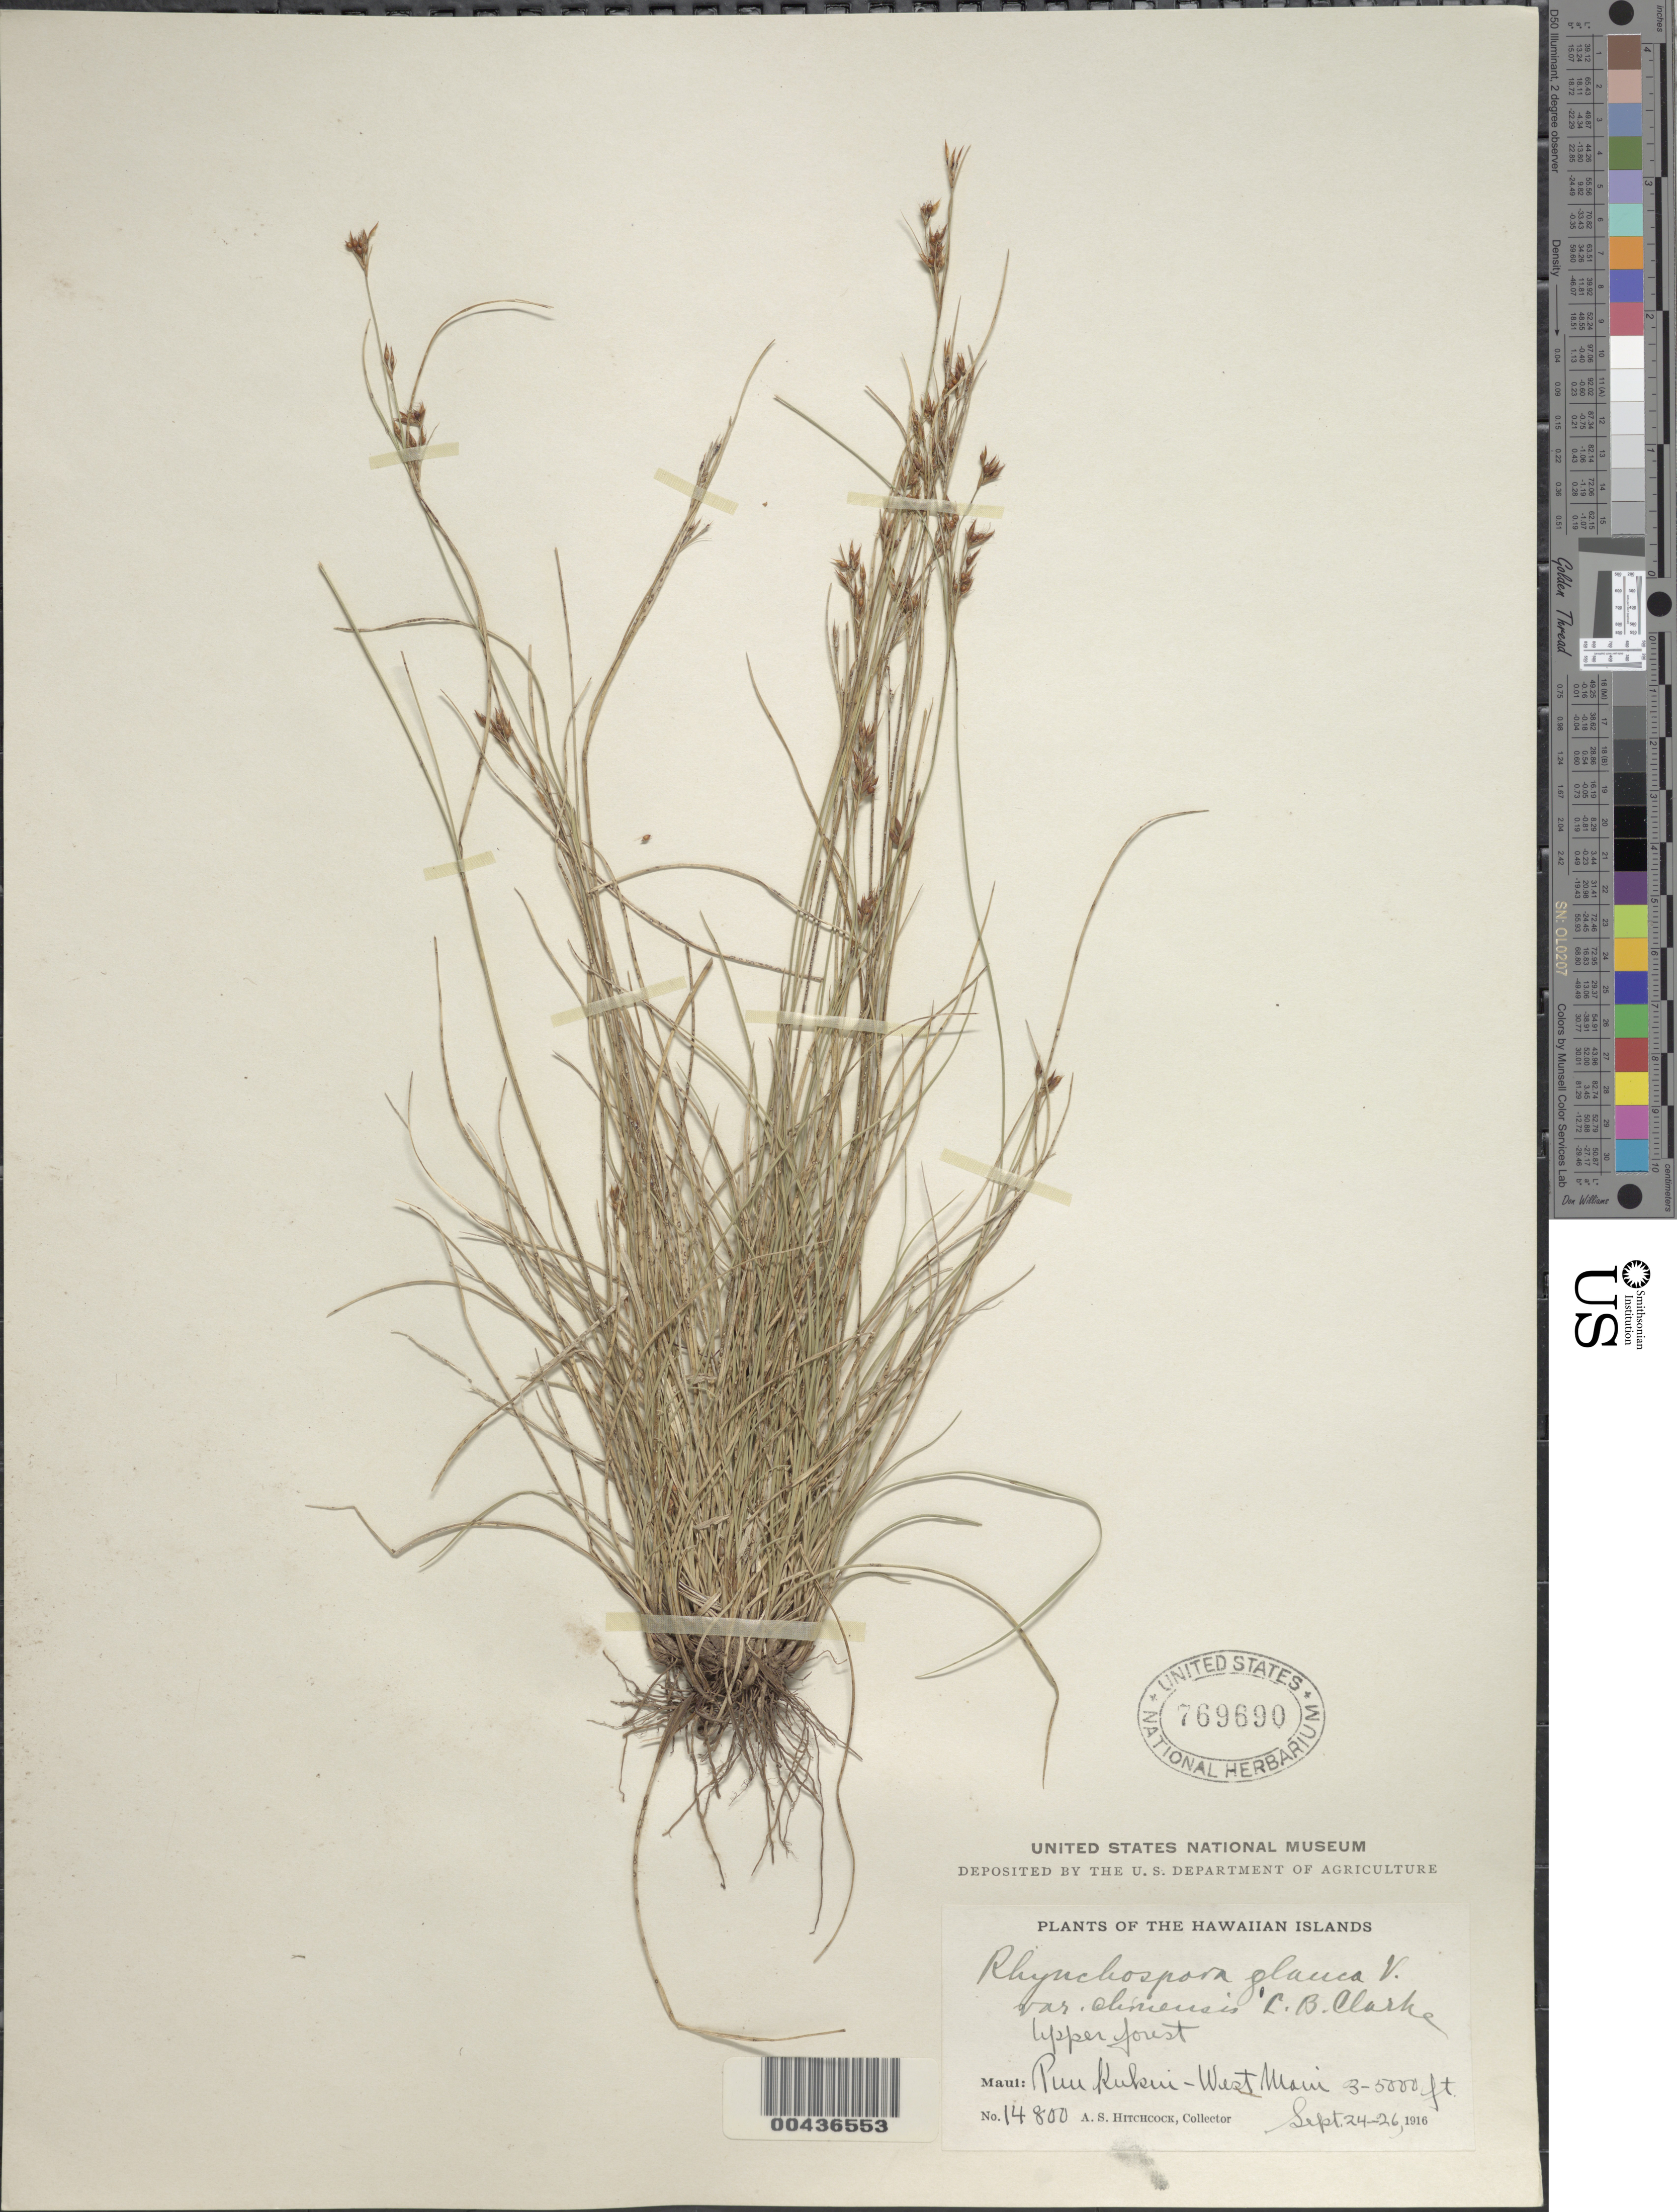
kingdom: Plantae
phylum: Tracheophyta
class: Liliopsida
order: Poales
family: Cyperaceae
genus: Rhynchospora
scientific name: Rhynchospora rugosa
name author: (Vahl) Gale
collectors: A. S. Hitchcock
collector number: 14800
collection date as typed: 24 Sep 1916 to 26 Sep 1916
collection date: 1916-09-24/1916-09-26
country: United States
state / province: Hawaii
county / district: Maui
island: Maui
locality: Puu Kukui-West Maui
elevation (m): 914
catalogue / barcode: US 769690